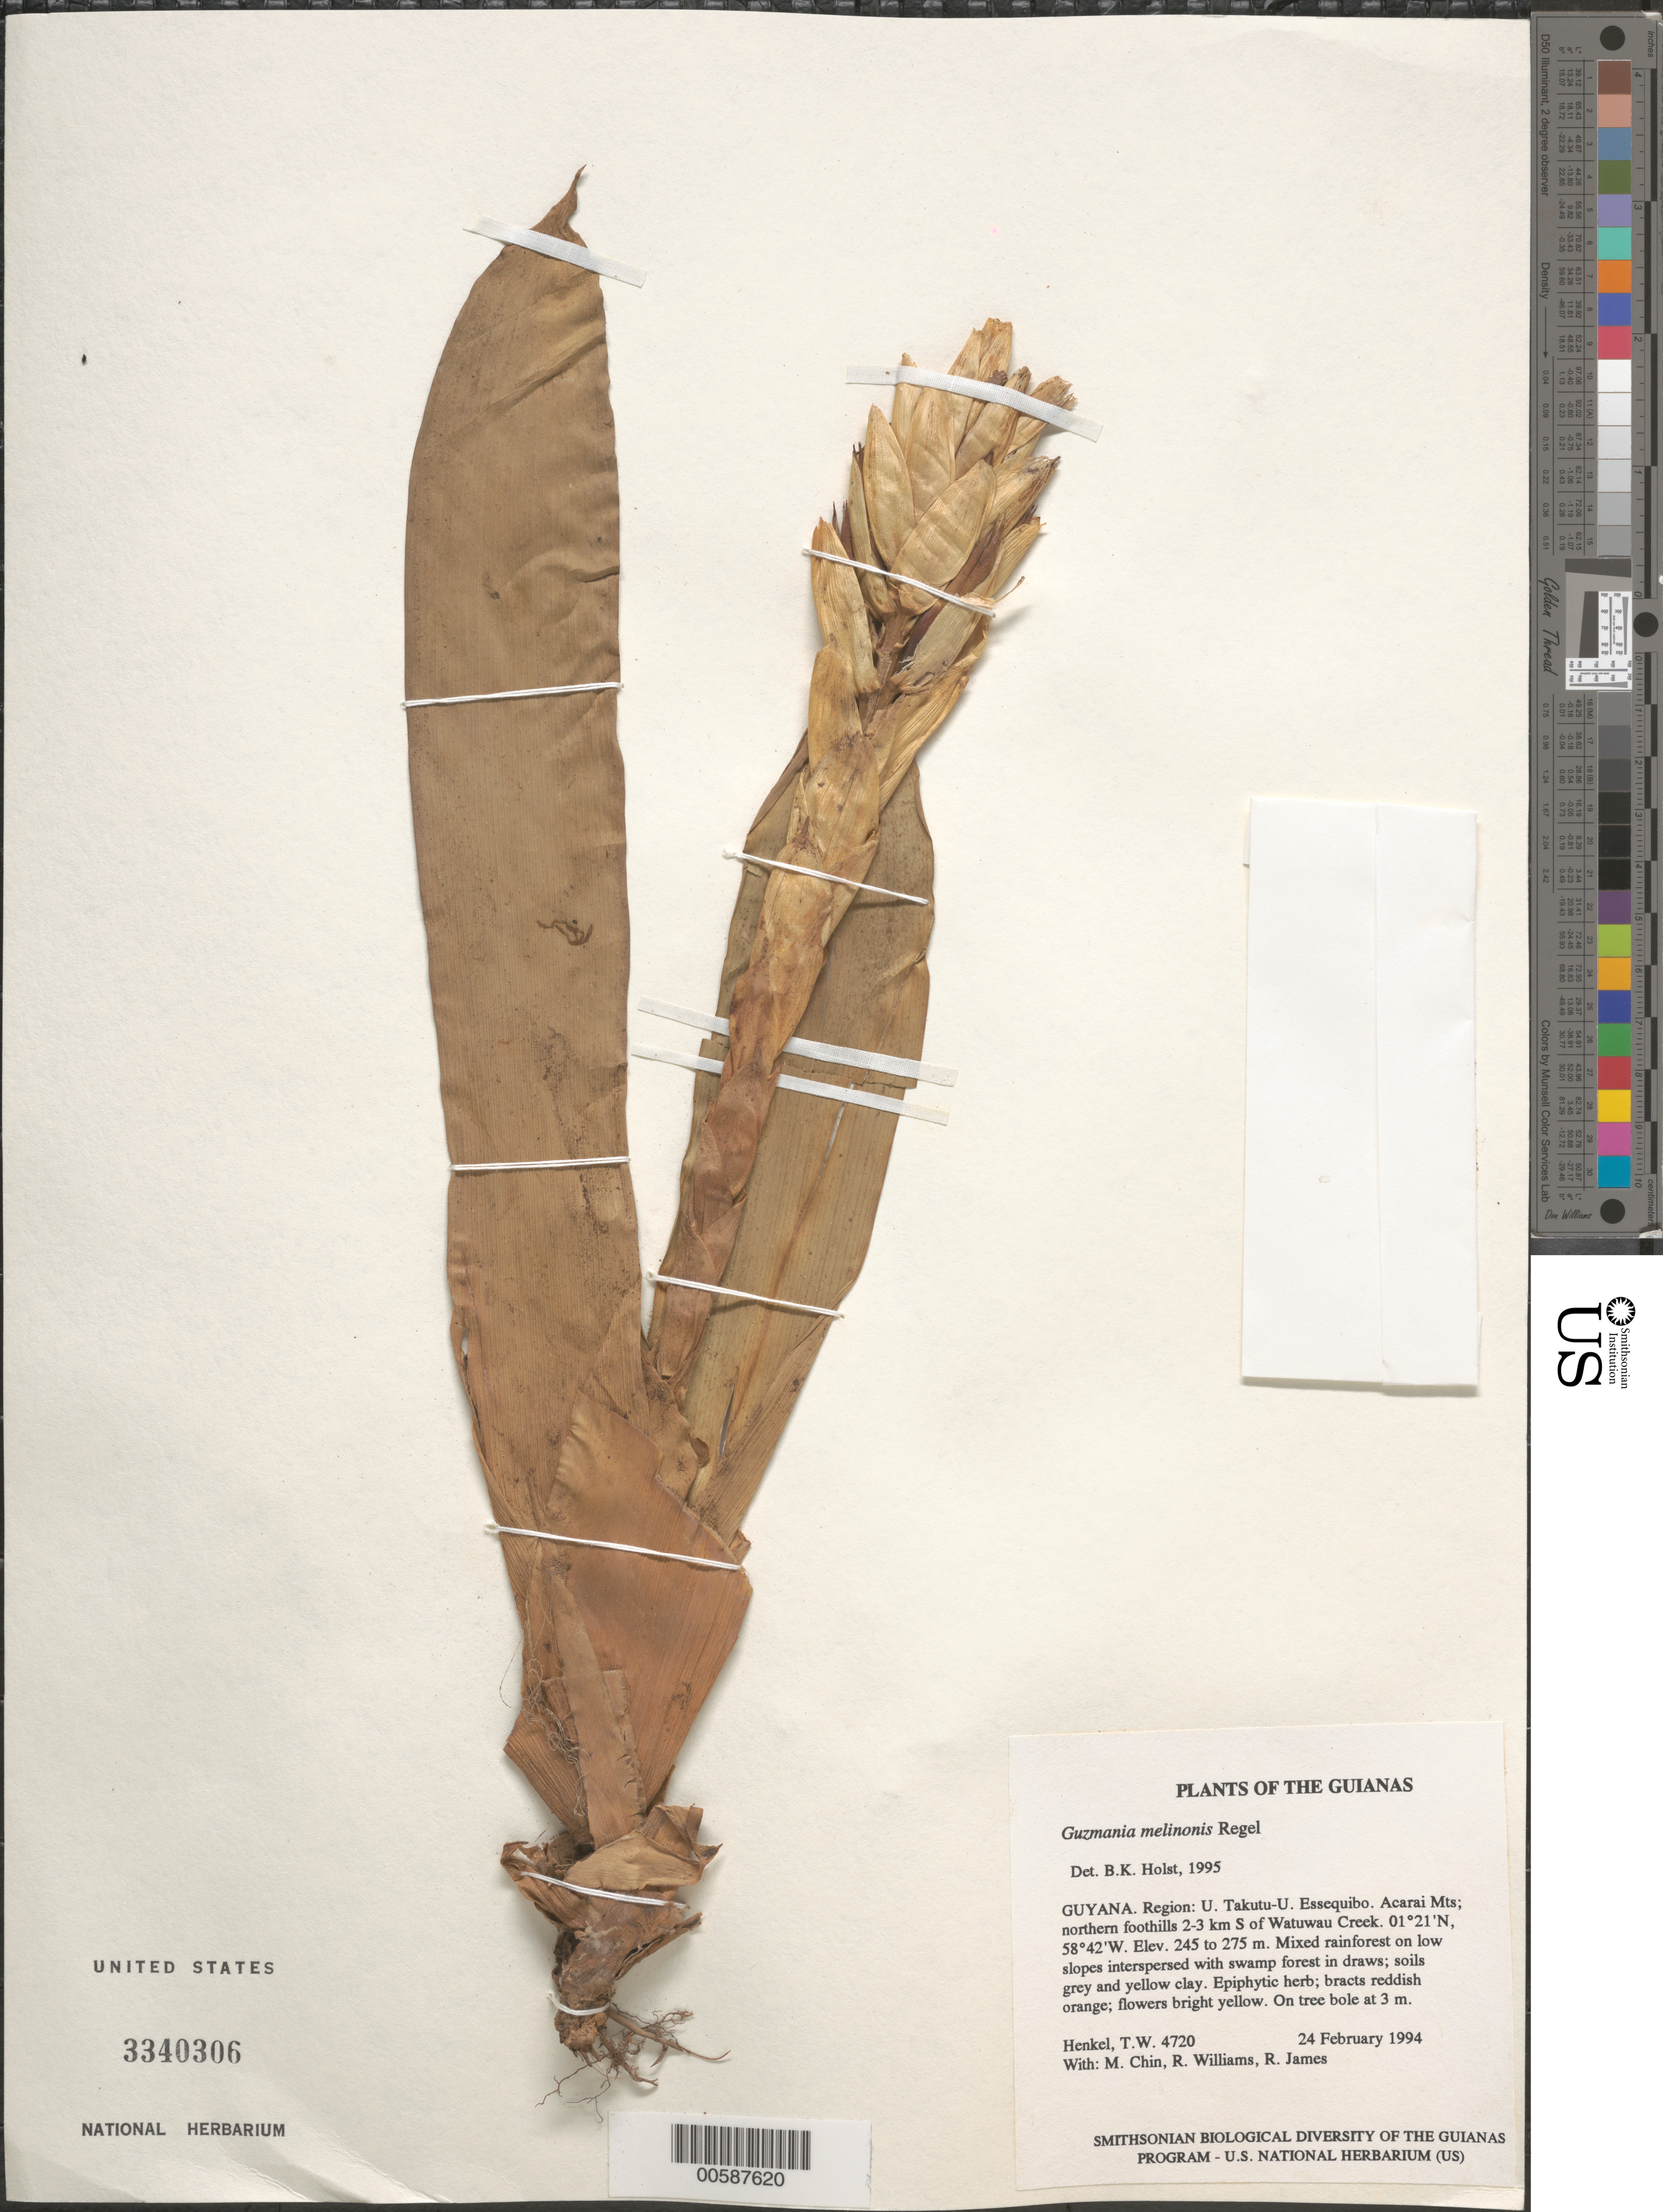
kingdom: Plantae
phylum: Tracheophyta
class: Liliopsida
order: Poales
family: Bromeliaceae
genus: Guzmania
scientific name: Guzmania melinonis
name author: Regel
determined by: Holst, Bruce K.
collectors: T. Henkel, M. Chin, R. Williams & R. James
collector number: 4720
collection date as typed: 24 February 1994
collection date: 1994-02-24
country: Guyana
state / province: U. Takutu-U. Essequibo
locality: Acarai Mts; northern foothills 2-3 km S of Watuwau Creek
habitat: Mixed rainforest on low slopes interspersed with swamp forest in draws; soils grey and yellow clay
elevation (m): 245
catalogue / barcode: US 3340306